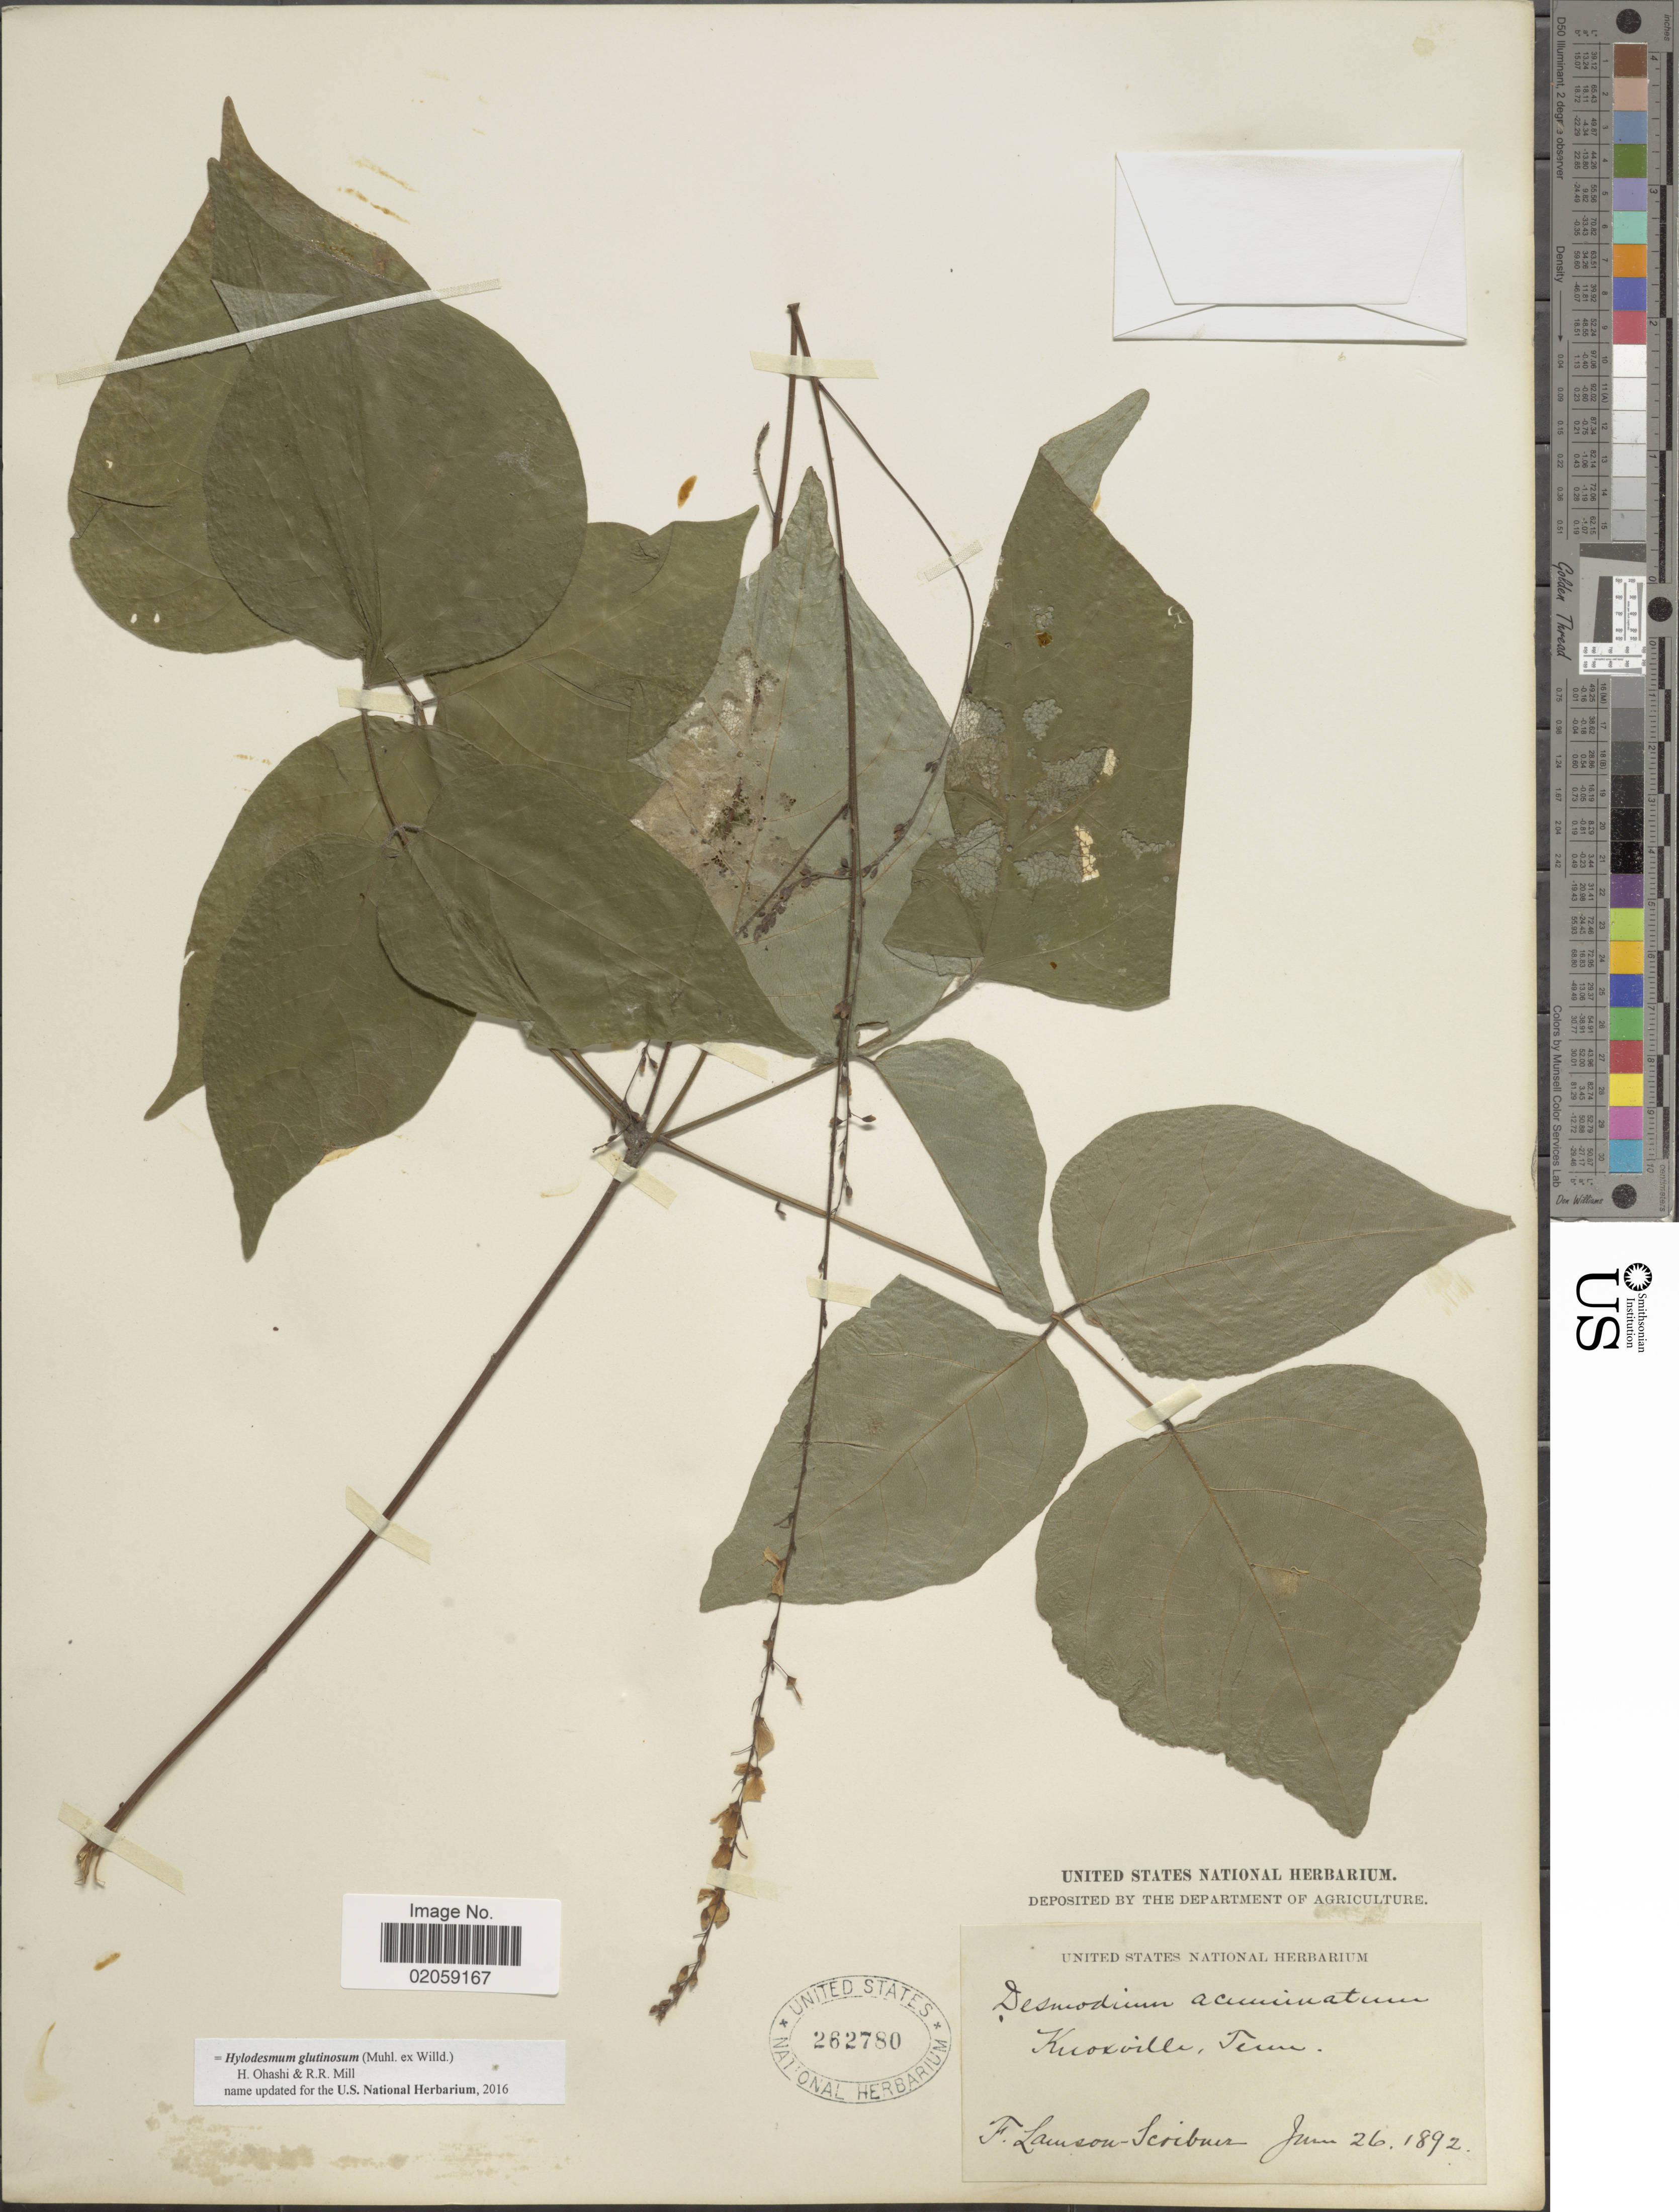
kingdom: Plantae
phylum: Tracheophyta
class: Magnoliopsida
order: Fabales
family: Fabaceae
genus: Hylodesmum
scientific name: Hylodesmum glutinosum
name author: (Muhl. ex Willd.) H. Ohashi & R.R. Mill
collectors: F. L. Scribner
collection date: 1892-06-26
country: United States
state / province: Tennessee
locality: Knoxville, Tenn.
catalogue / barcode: US 262780